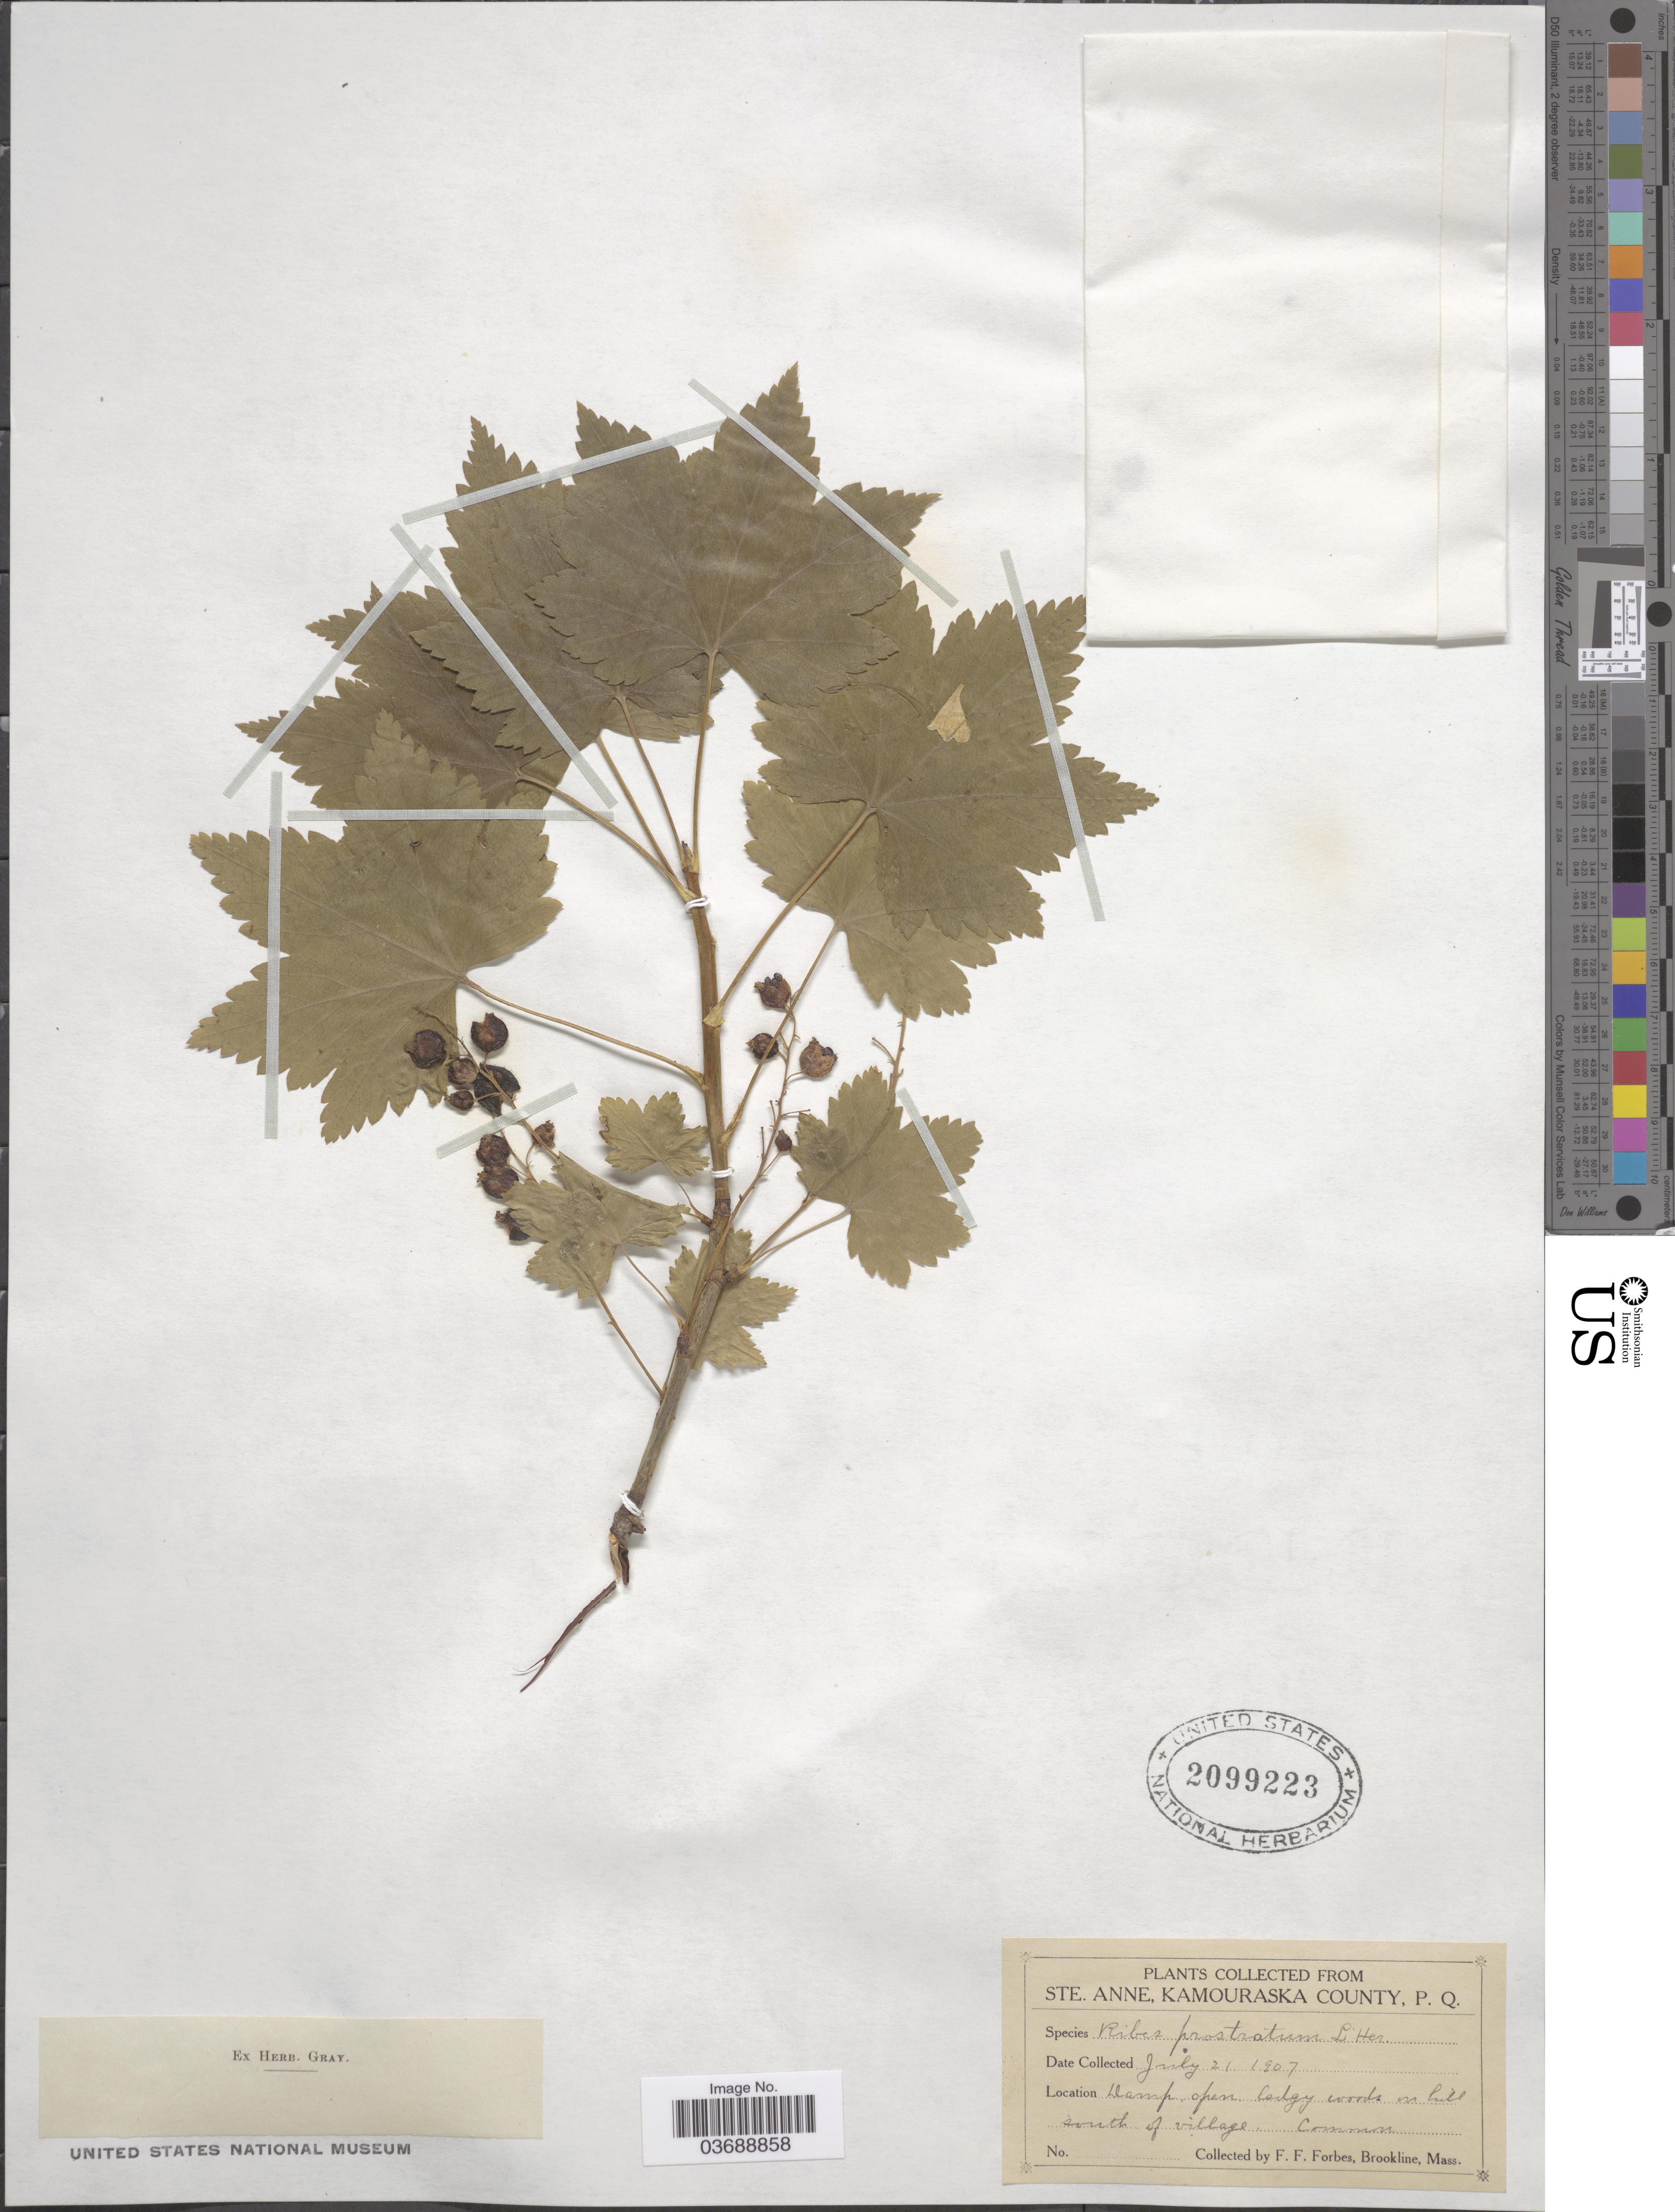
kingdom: Plantae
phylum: Tracheophyta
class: Magnoliopsida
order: Saxifragales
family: Grossulariaceae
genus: Ribes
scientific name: Ribes prostratum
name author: L'Hér.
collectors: F. Forbes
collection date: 1907-07-21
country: Canada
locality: Ste. Anne, Kamouraska County, P. Q. Damp, open ledgy woods on hill south of village.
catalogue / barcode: US 2099223